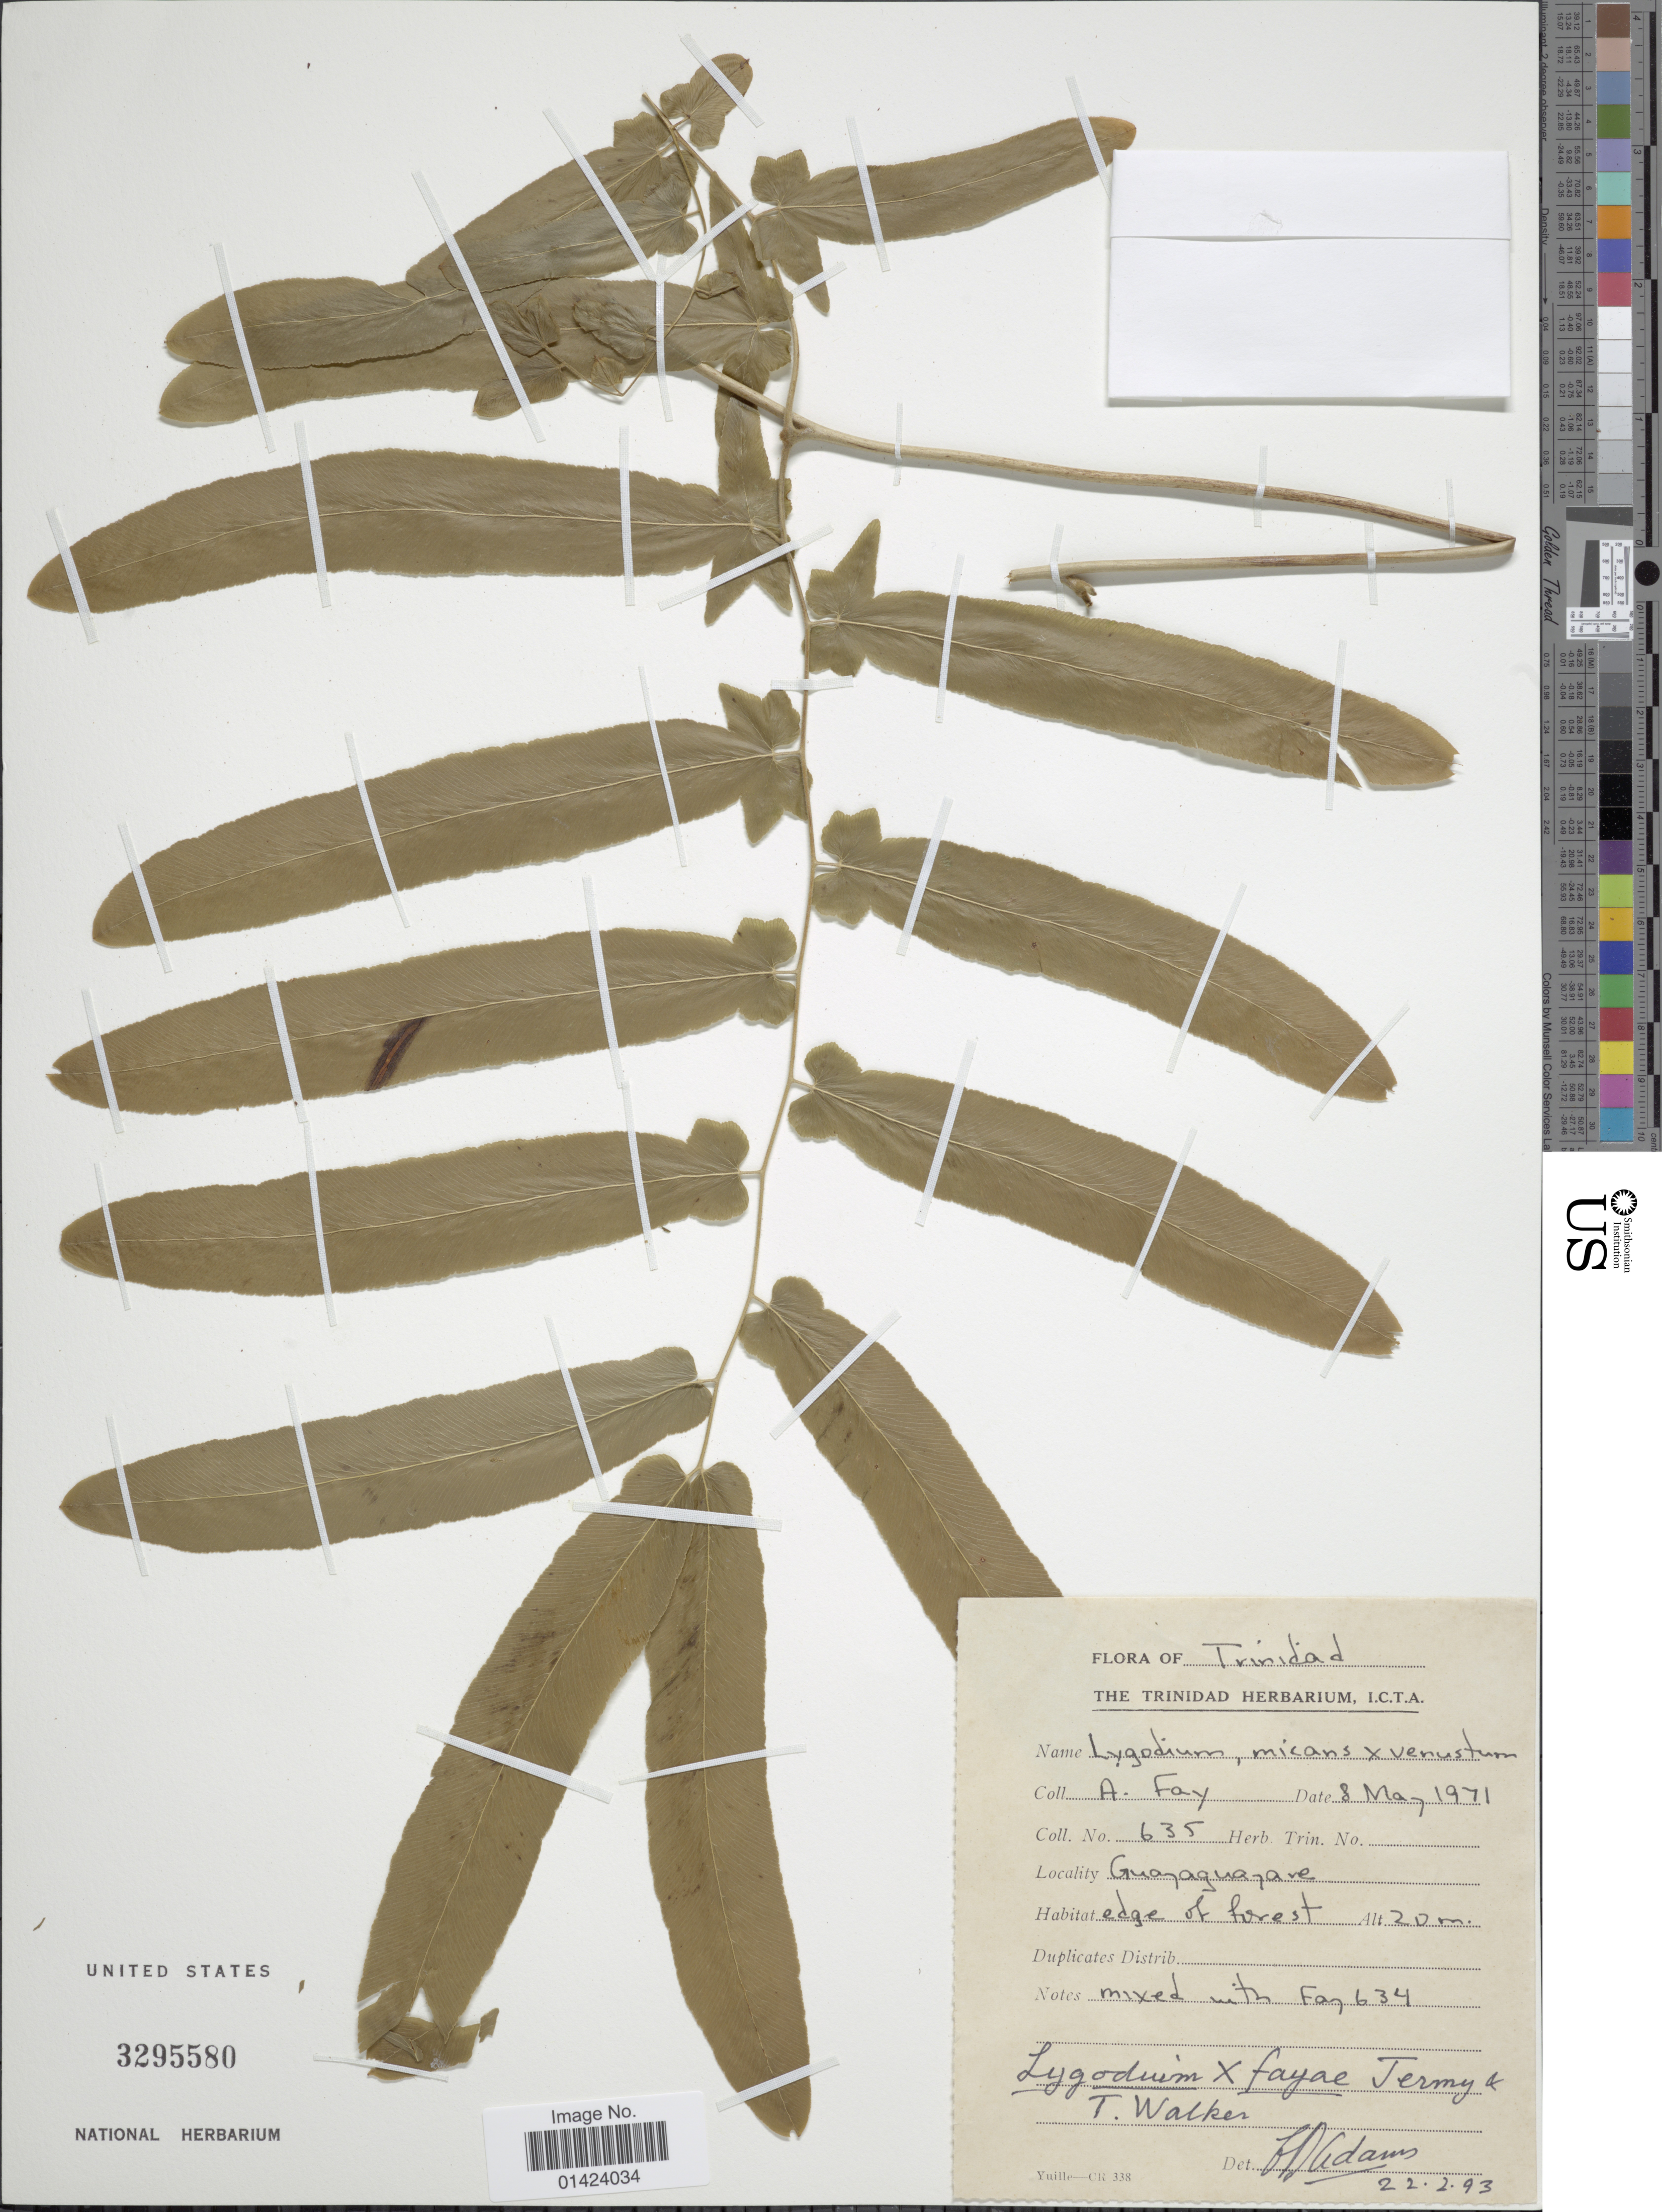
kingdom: Plantae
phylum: Tracheophyta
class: Polypodiopsida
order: Schizaeales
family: Lygodiaceae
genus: Lygodium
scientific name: Lygodium volubile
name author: Sw.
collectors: A. Fay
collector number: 635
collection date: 1971-05-08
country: Trinidad and Tobago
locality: Trinidad, Guayaguayave, edge of forest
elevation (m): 20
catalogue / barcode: US 3295580